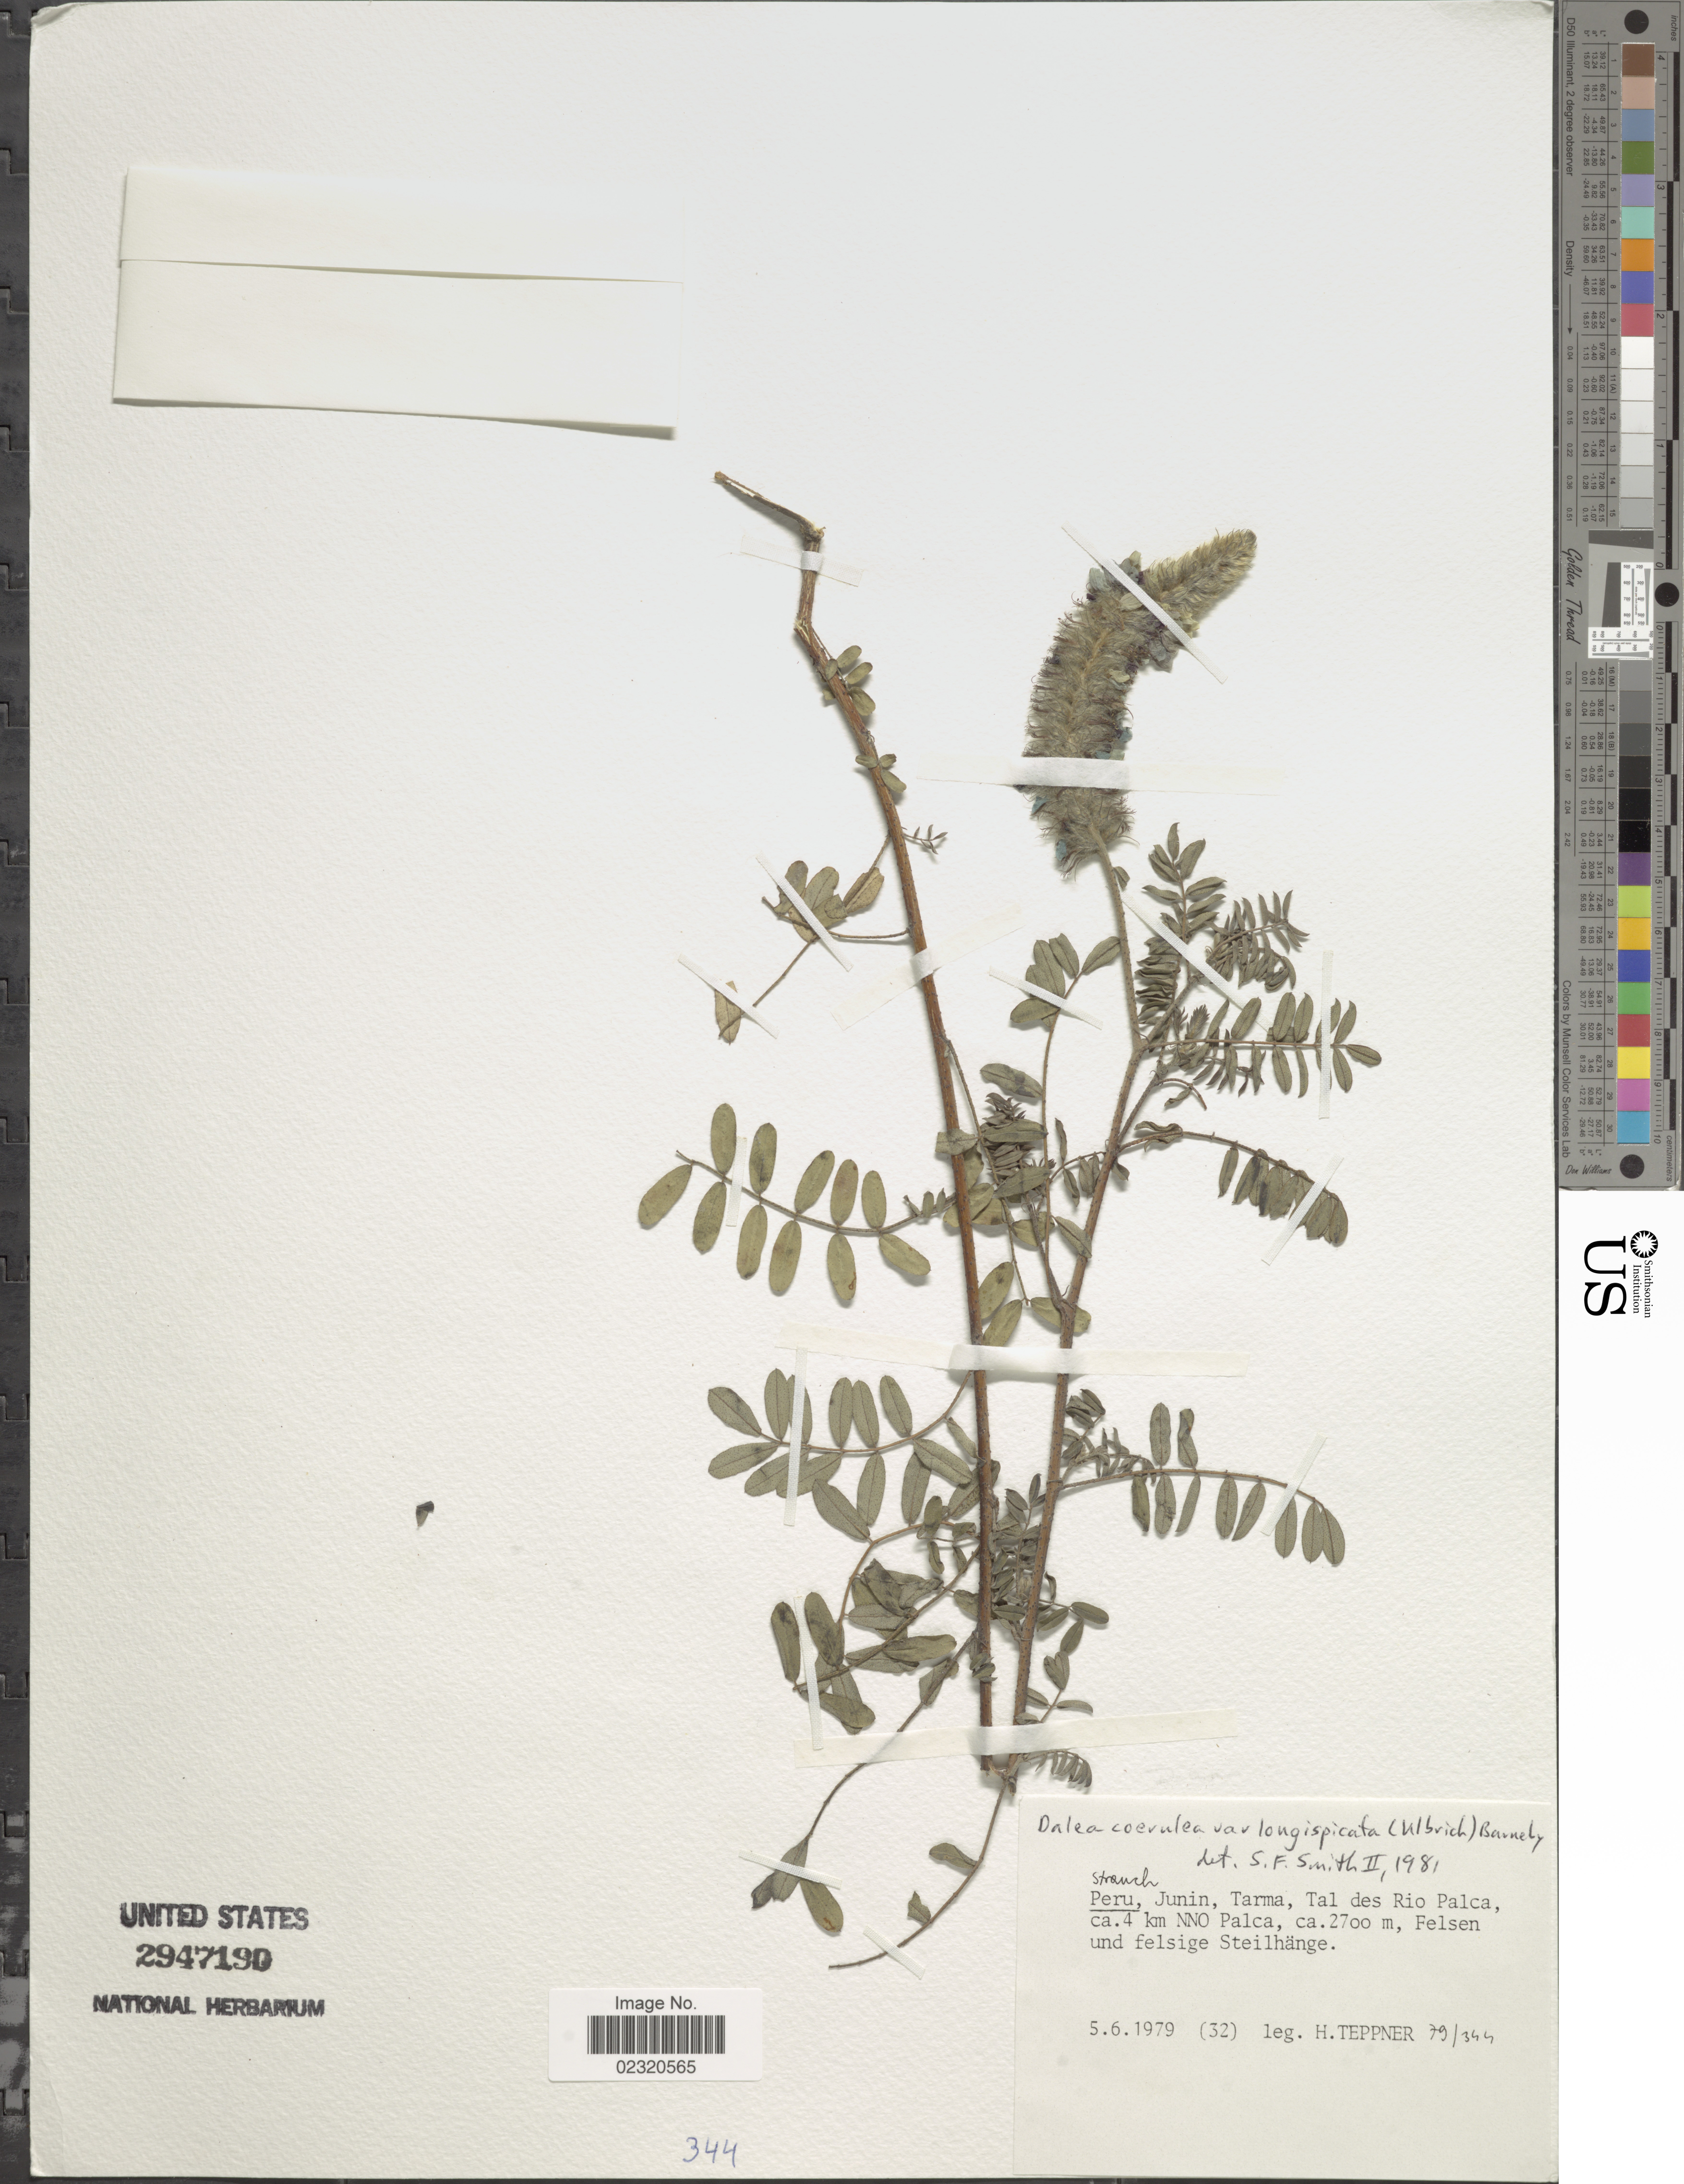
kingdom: Plantae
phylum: Tracheophyta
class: Magnoliopsida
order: Fabales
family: Fabaceae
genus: Dalea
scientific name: Dalea coerulea var. longispicata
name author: (Ulbr.) Barneby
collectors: H. Teppner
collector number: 79/344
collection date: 1979-06-05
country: Peru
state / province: Junín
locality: Tarma, Tal des Rio Palca, ca 4 km NNO Palca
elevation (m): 2700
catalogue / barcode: US 2947190